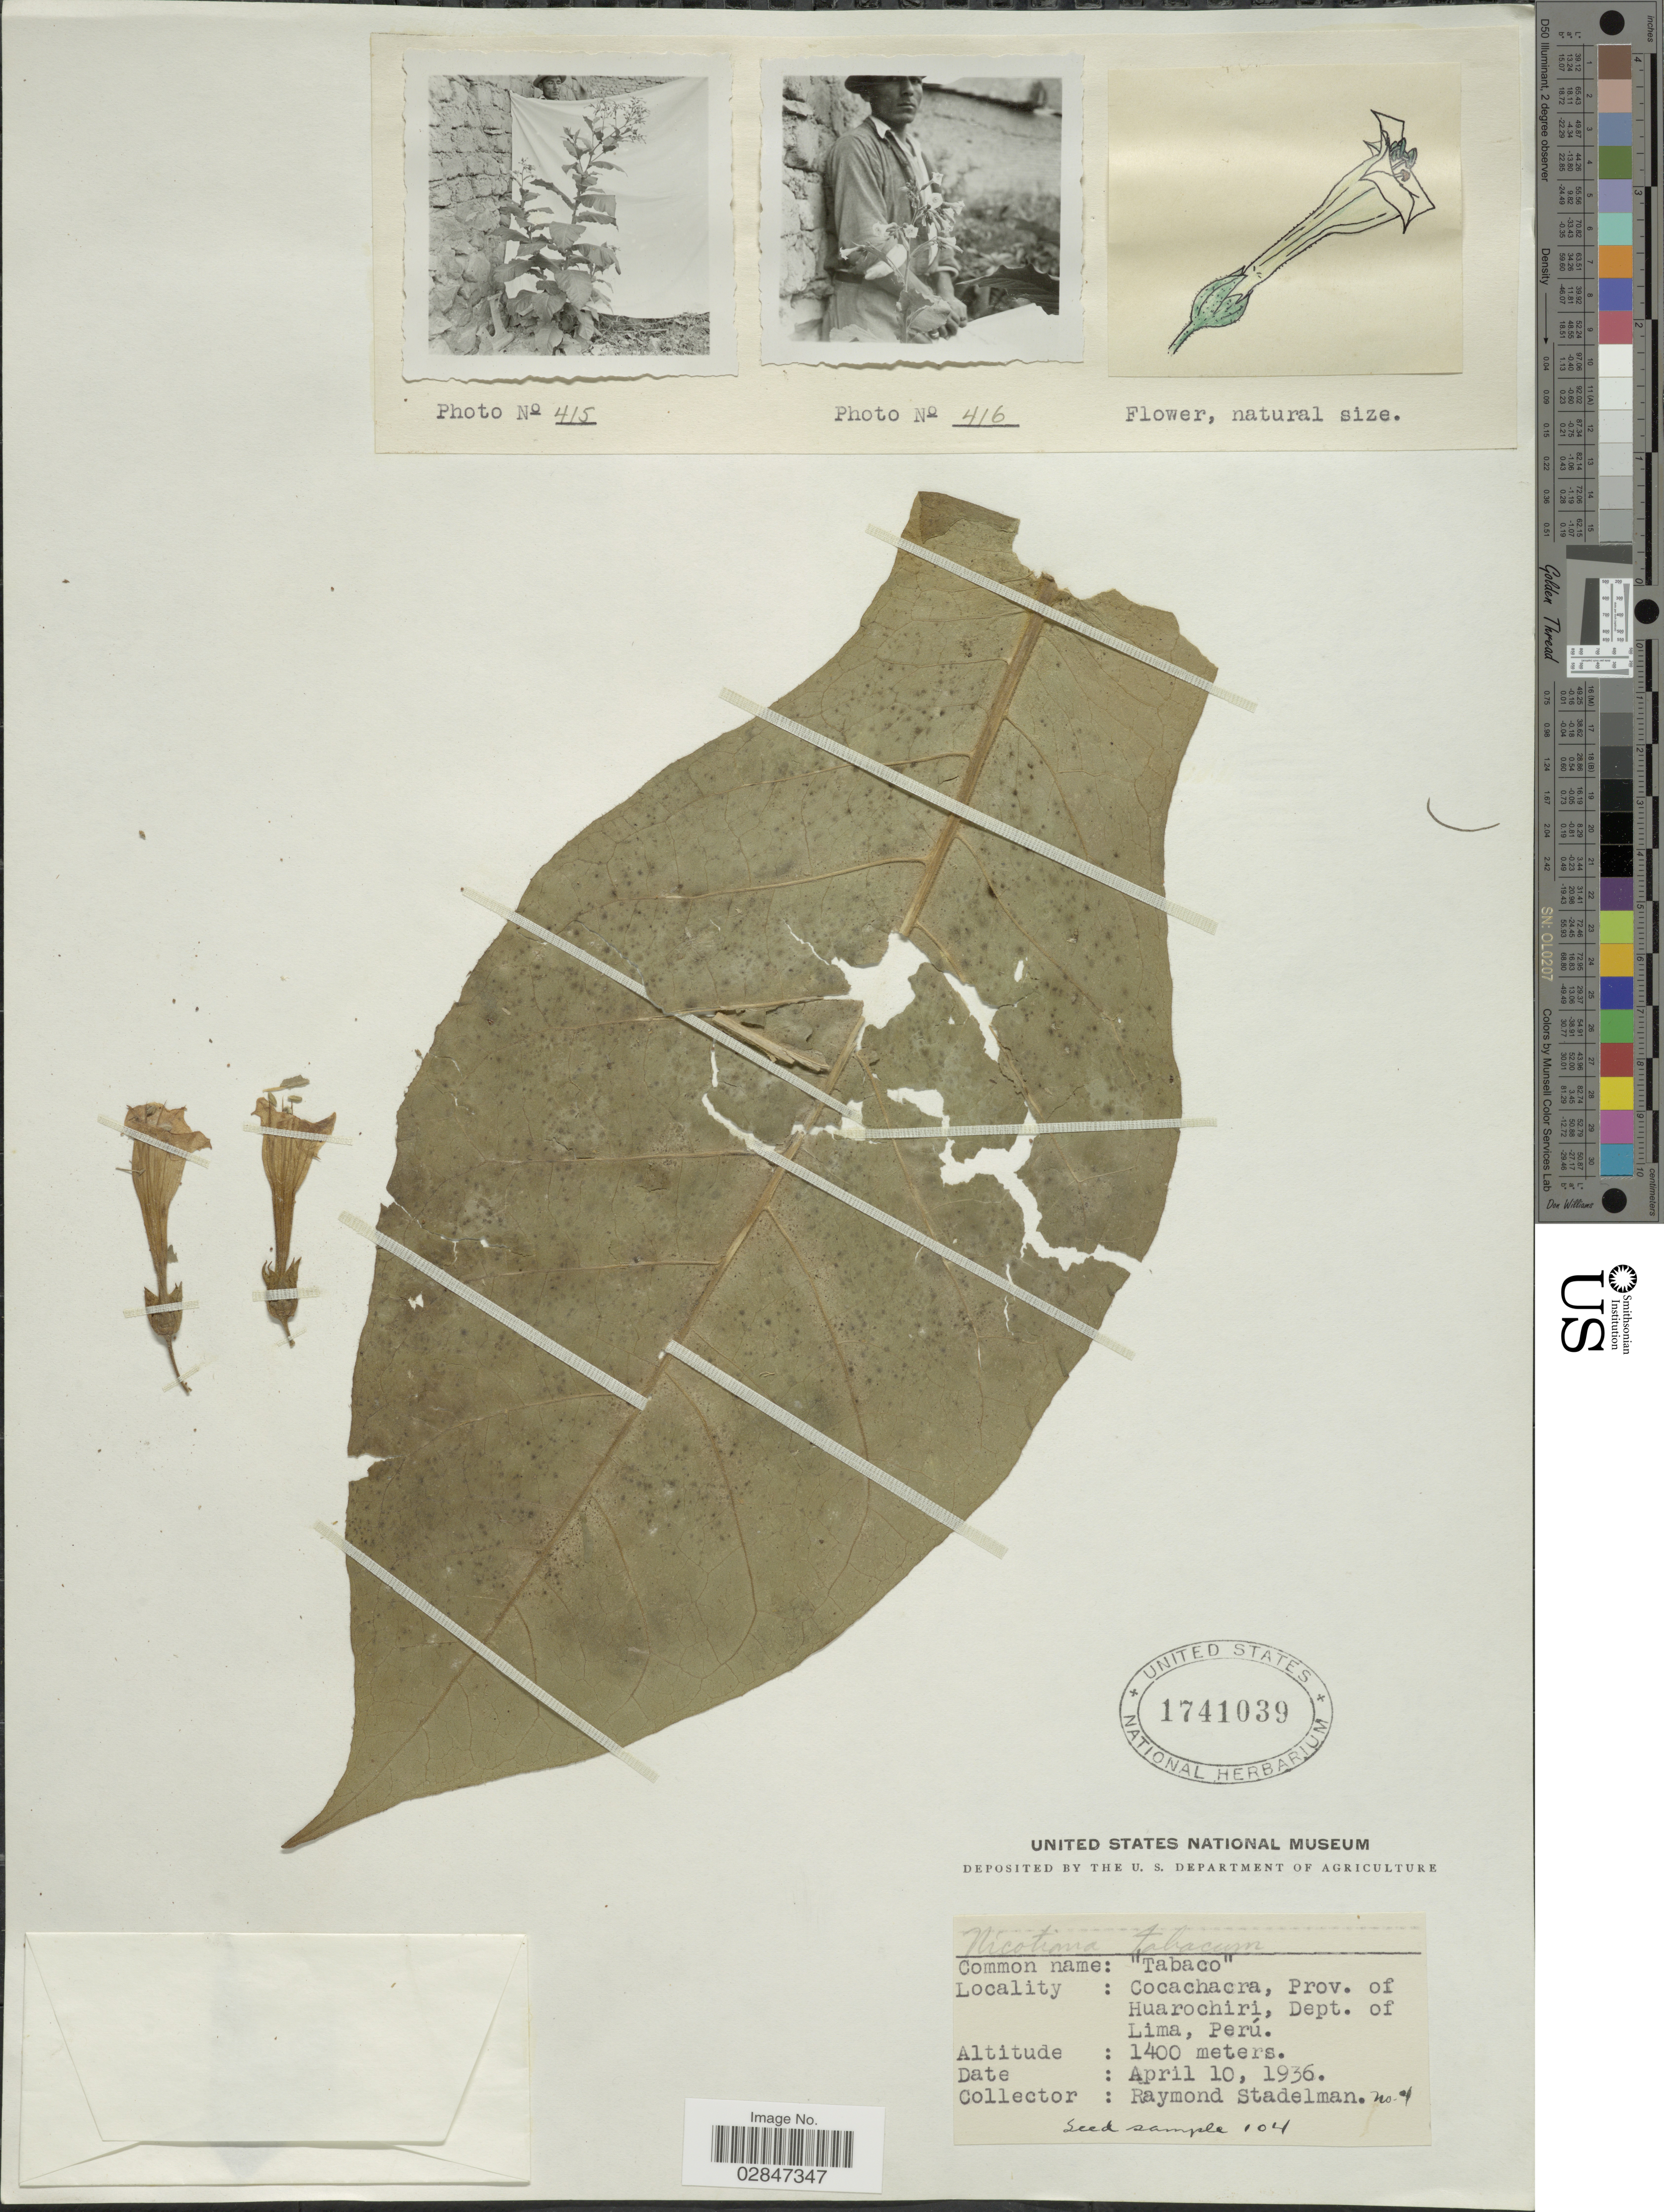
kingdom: Plantae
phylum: Tracheophyta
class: Magnoliopsida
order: Solanales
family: Solanaceae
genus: Nicotiana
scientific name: Nicotiana tabacum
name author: L.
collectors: R. Stadelman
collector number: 4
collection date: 1936-04-10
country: Peru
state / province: Lima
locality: Cocachacra, Prov. of Huarochiri,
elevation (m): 1400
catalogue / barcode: US 1741039